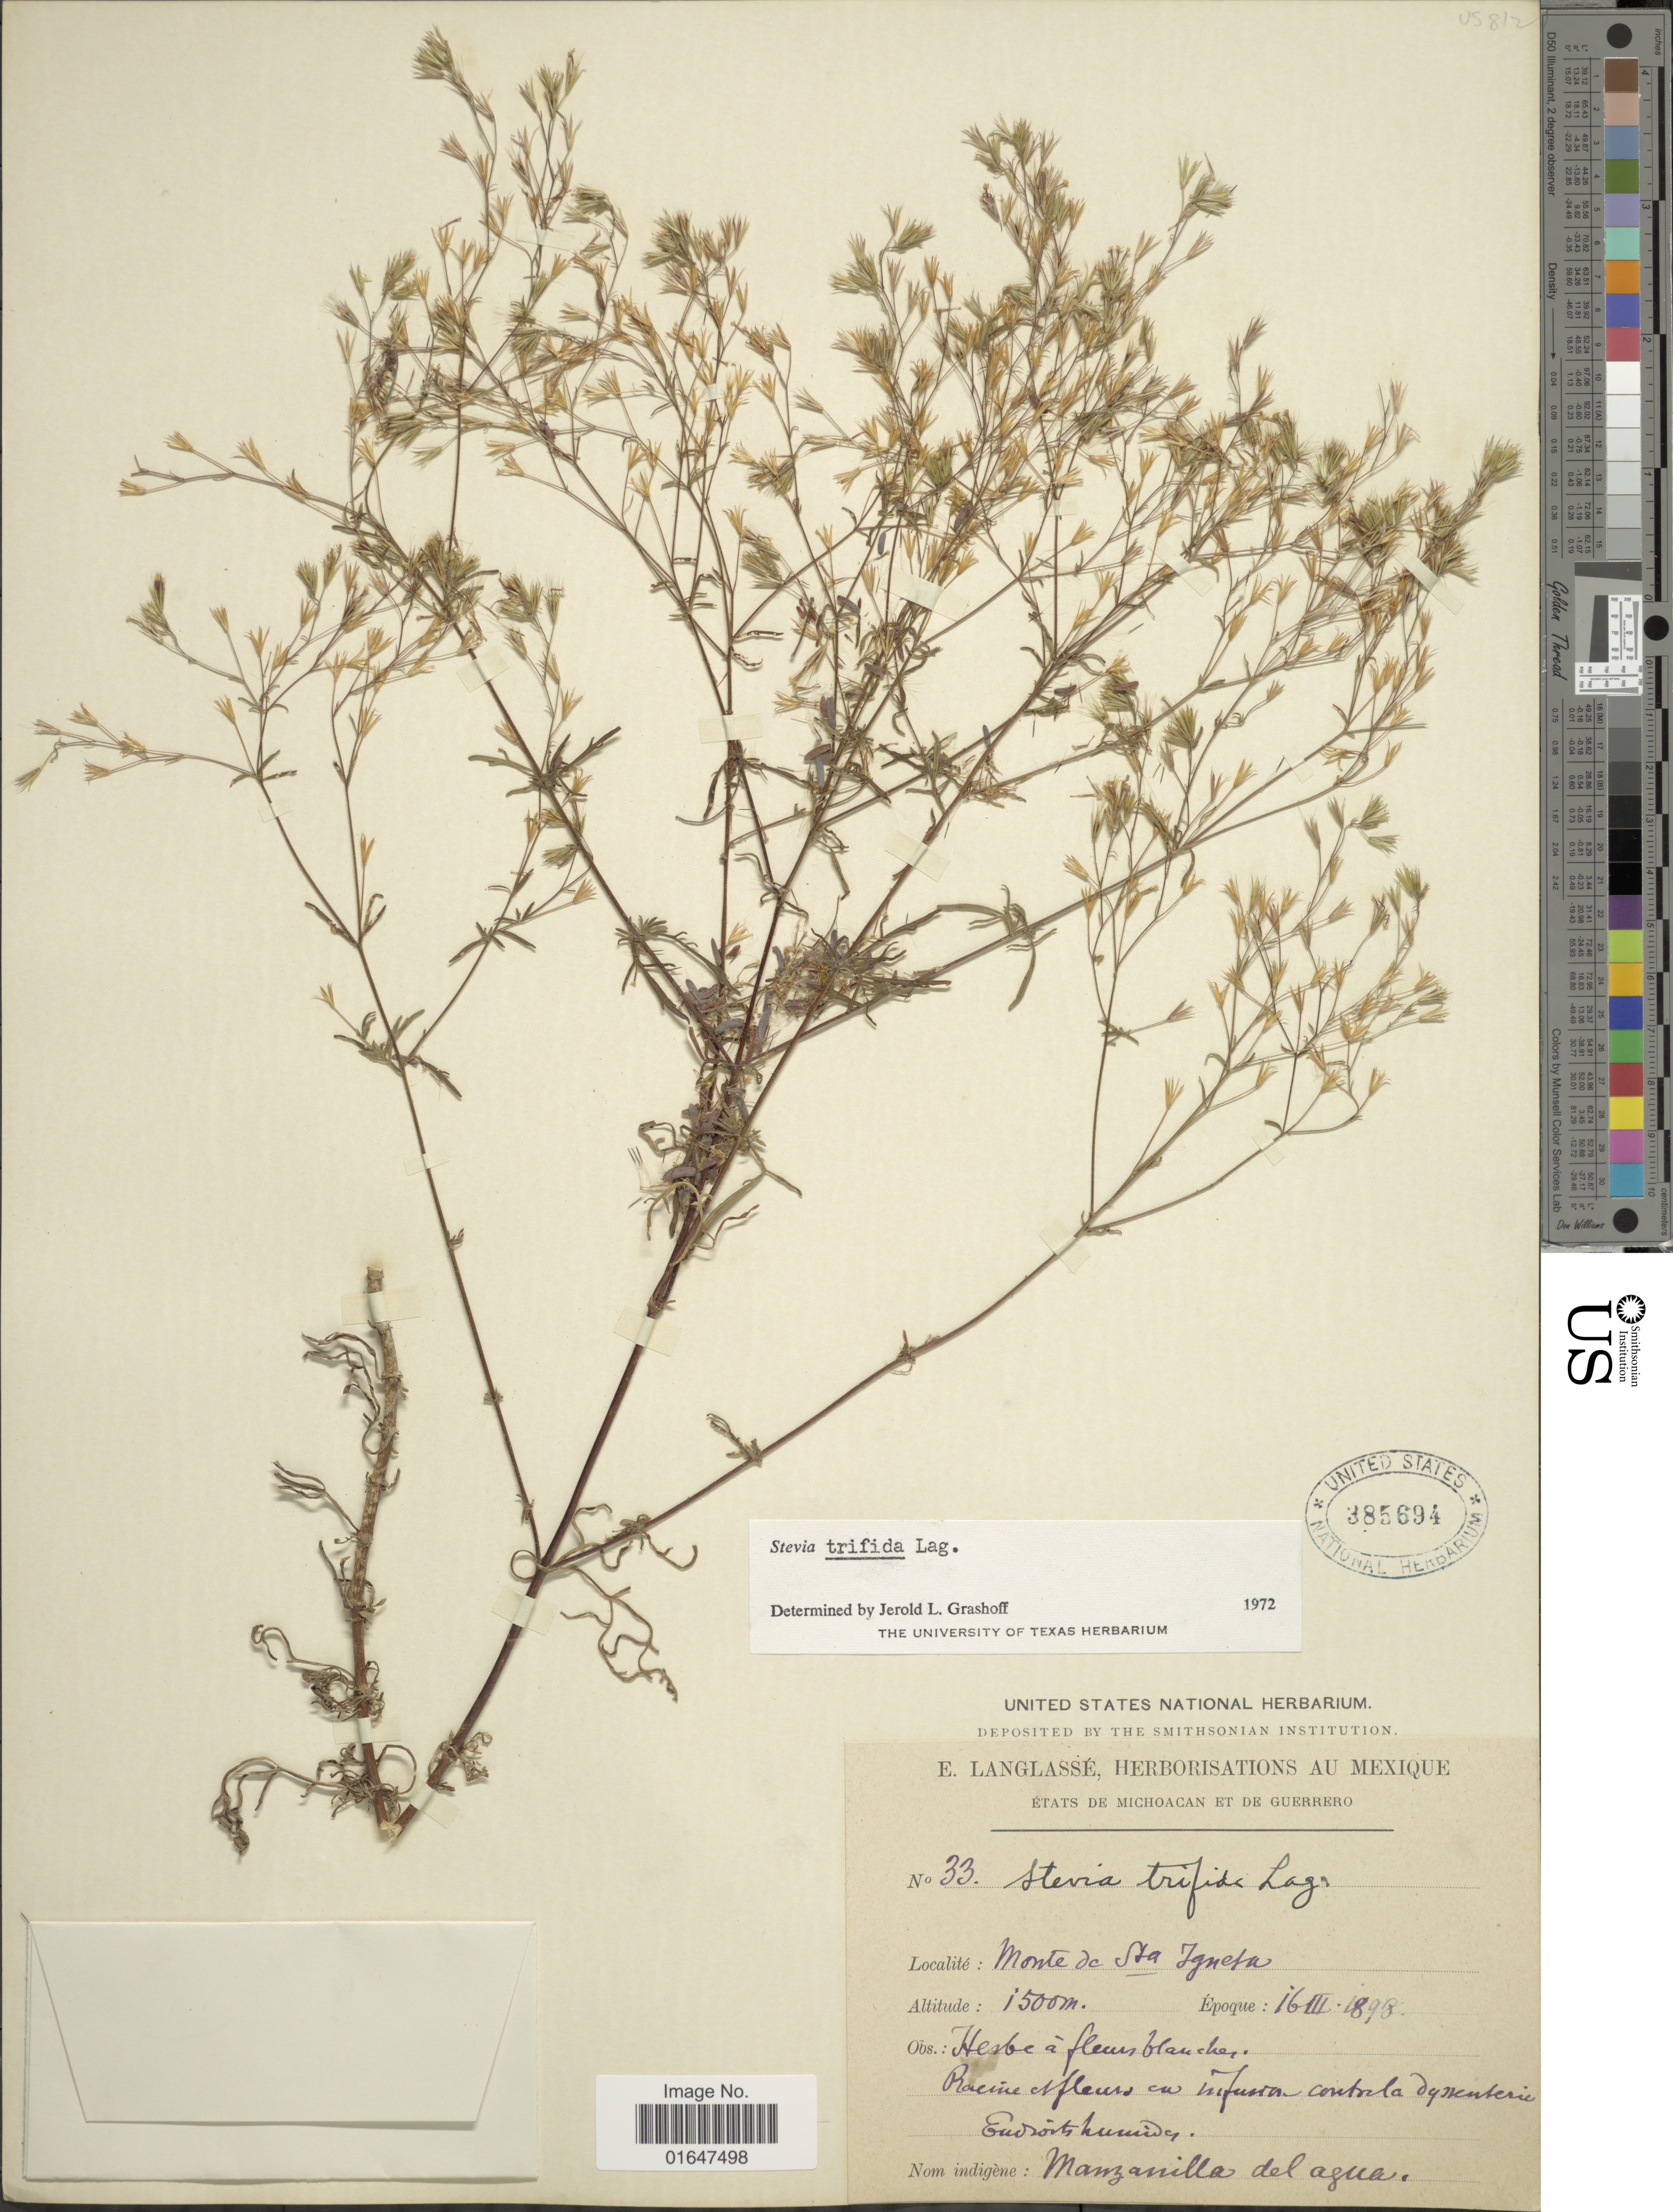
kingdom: Plantae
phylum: Tracheophyta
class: Magnoliopsida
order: Asterales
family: Asteraceae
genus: Stevia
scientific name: Stevia trifida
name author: Lag.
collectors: E. Langlassé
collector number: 33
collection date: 1898-03-16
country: Mexico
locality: Etats de Michoacan et de Guerrero, Monte de Sta Igneta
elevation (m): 1500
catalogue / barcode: US 385694